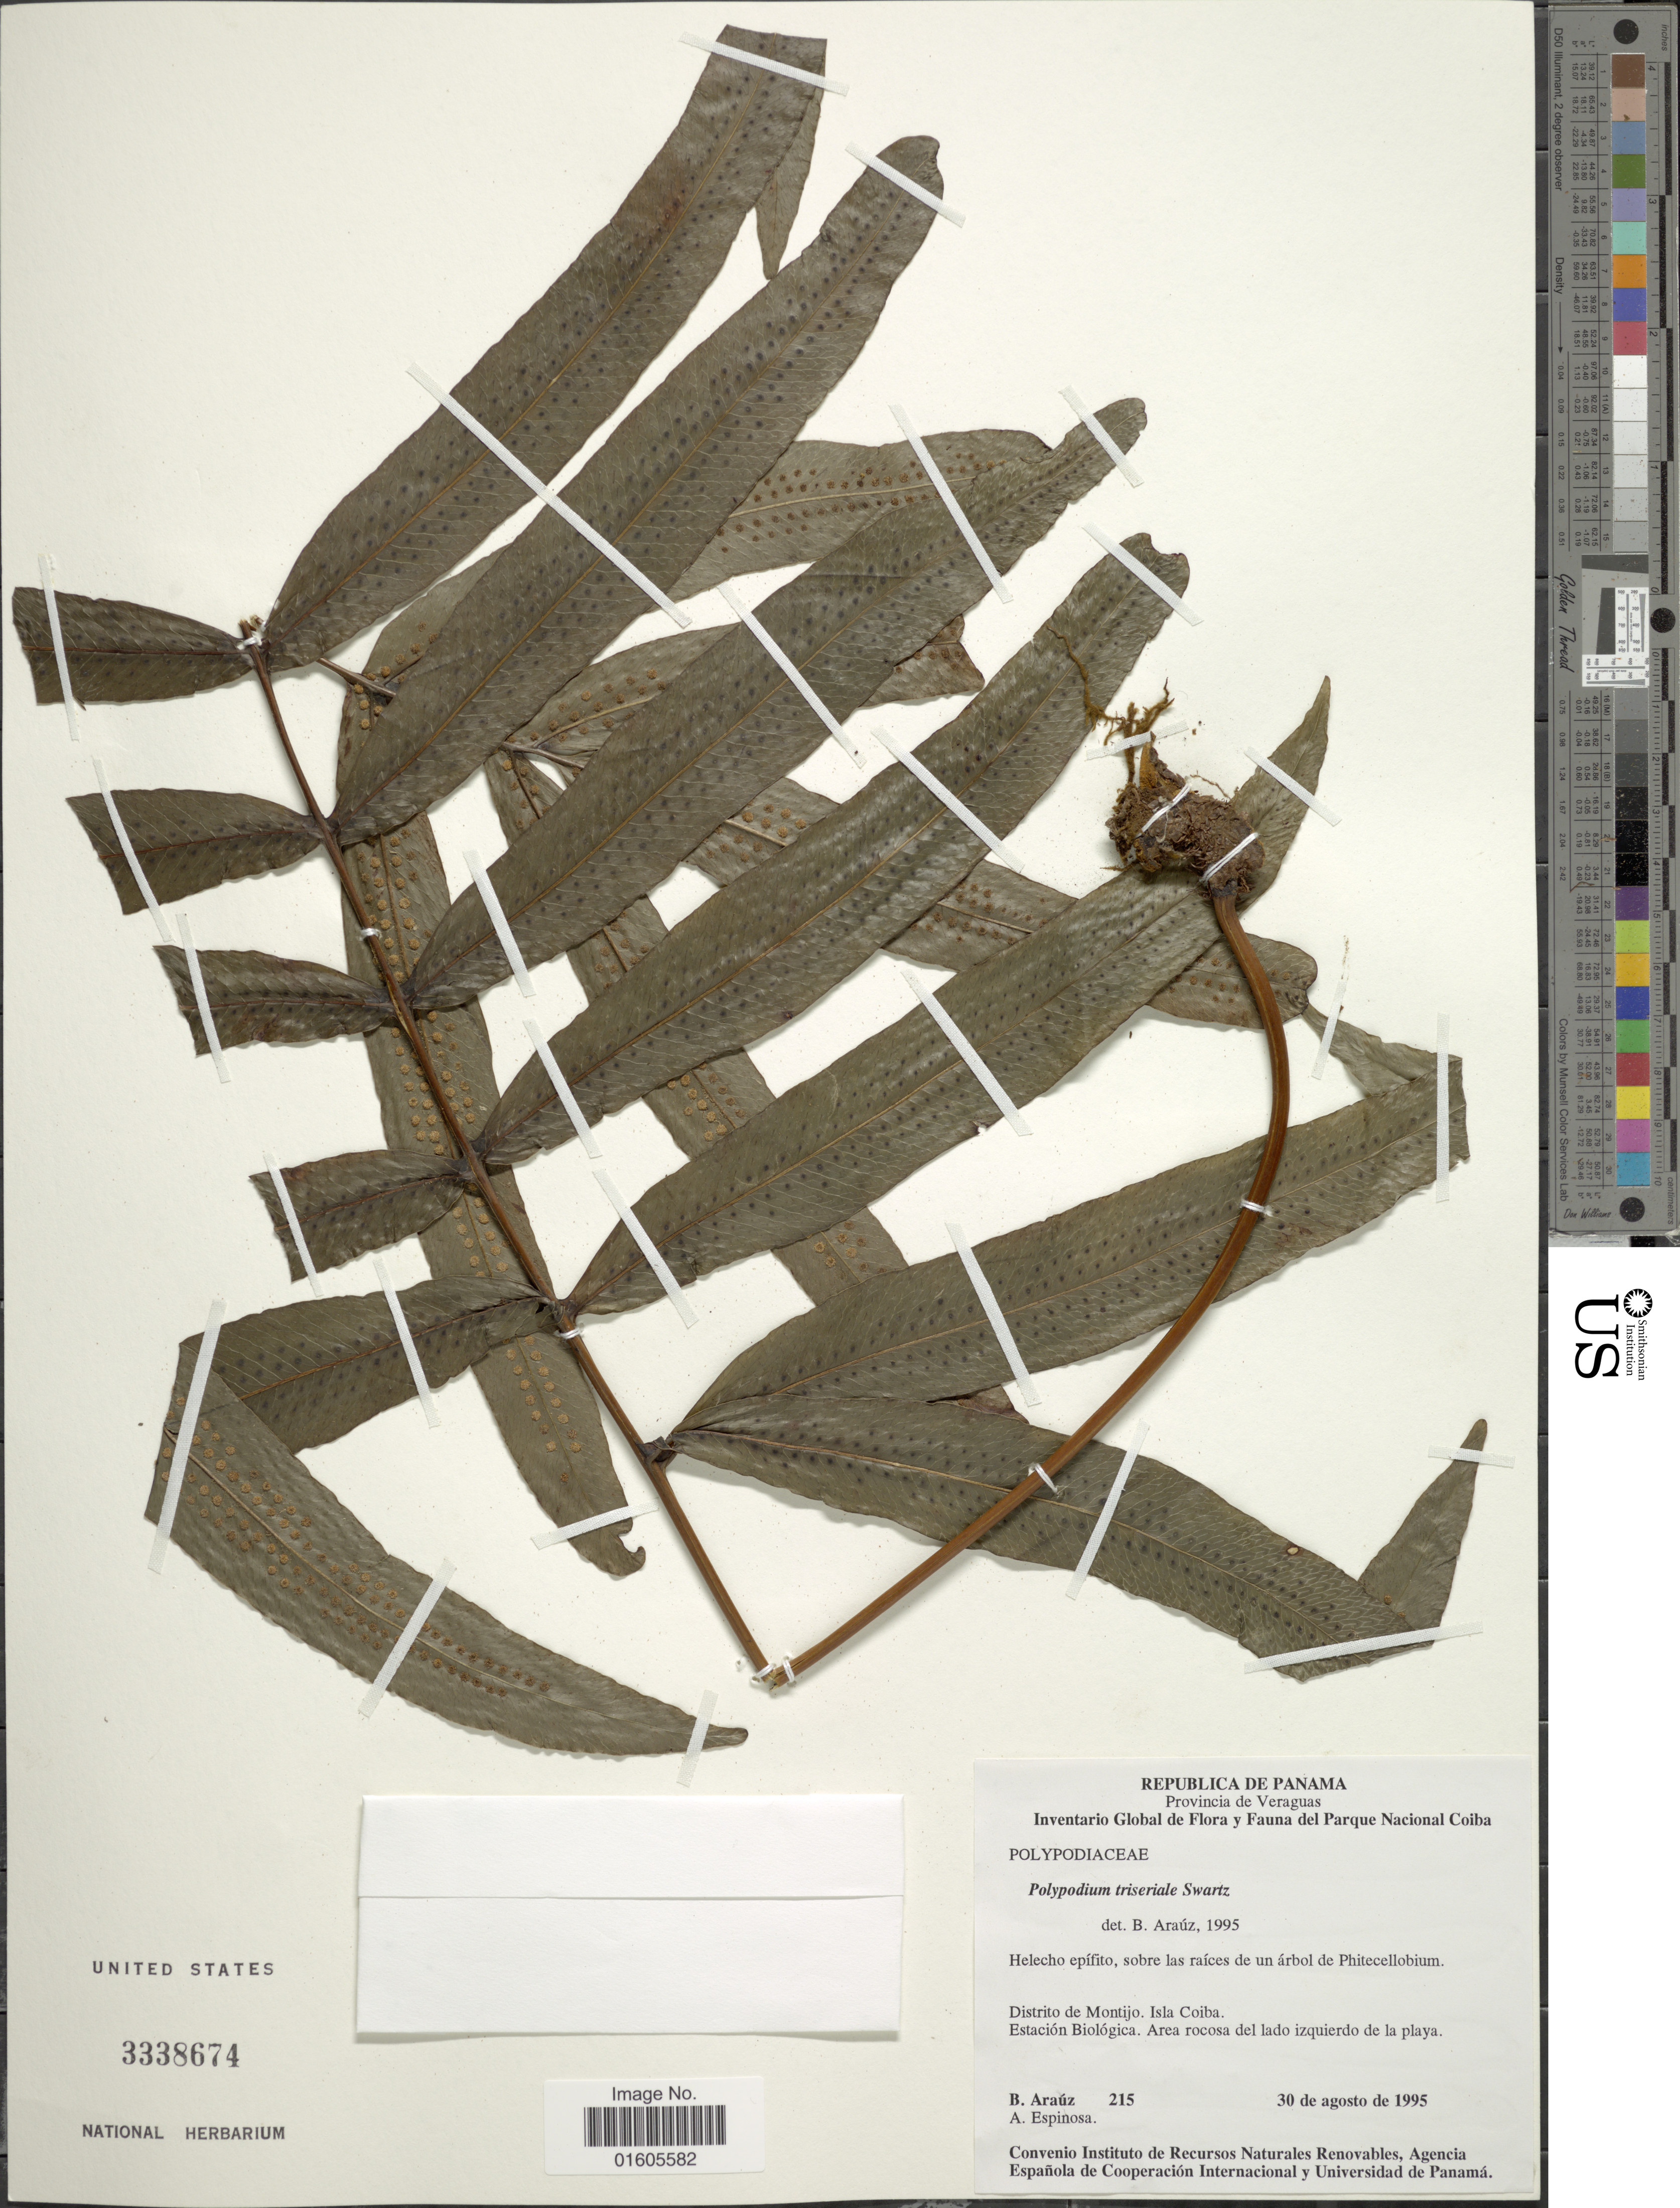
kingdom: Plantae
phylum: Tracheophyta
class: Polypodiopsida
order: Polypodiales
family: Polypodiaceae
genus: Serpocaulon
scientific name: Serpocaulon triseriale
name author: (Sw.) A.R. Sm.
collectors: B. Araúz & A. Espinosa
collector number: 215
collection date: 1995-08-30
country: Panama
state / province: Veraguas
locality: Distrito de Montijo. Isla Coiba. Estación Biológica. Area rocosa del lado izquierdo de la playa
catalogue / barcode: US 3338674